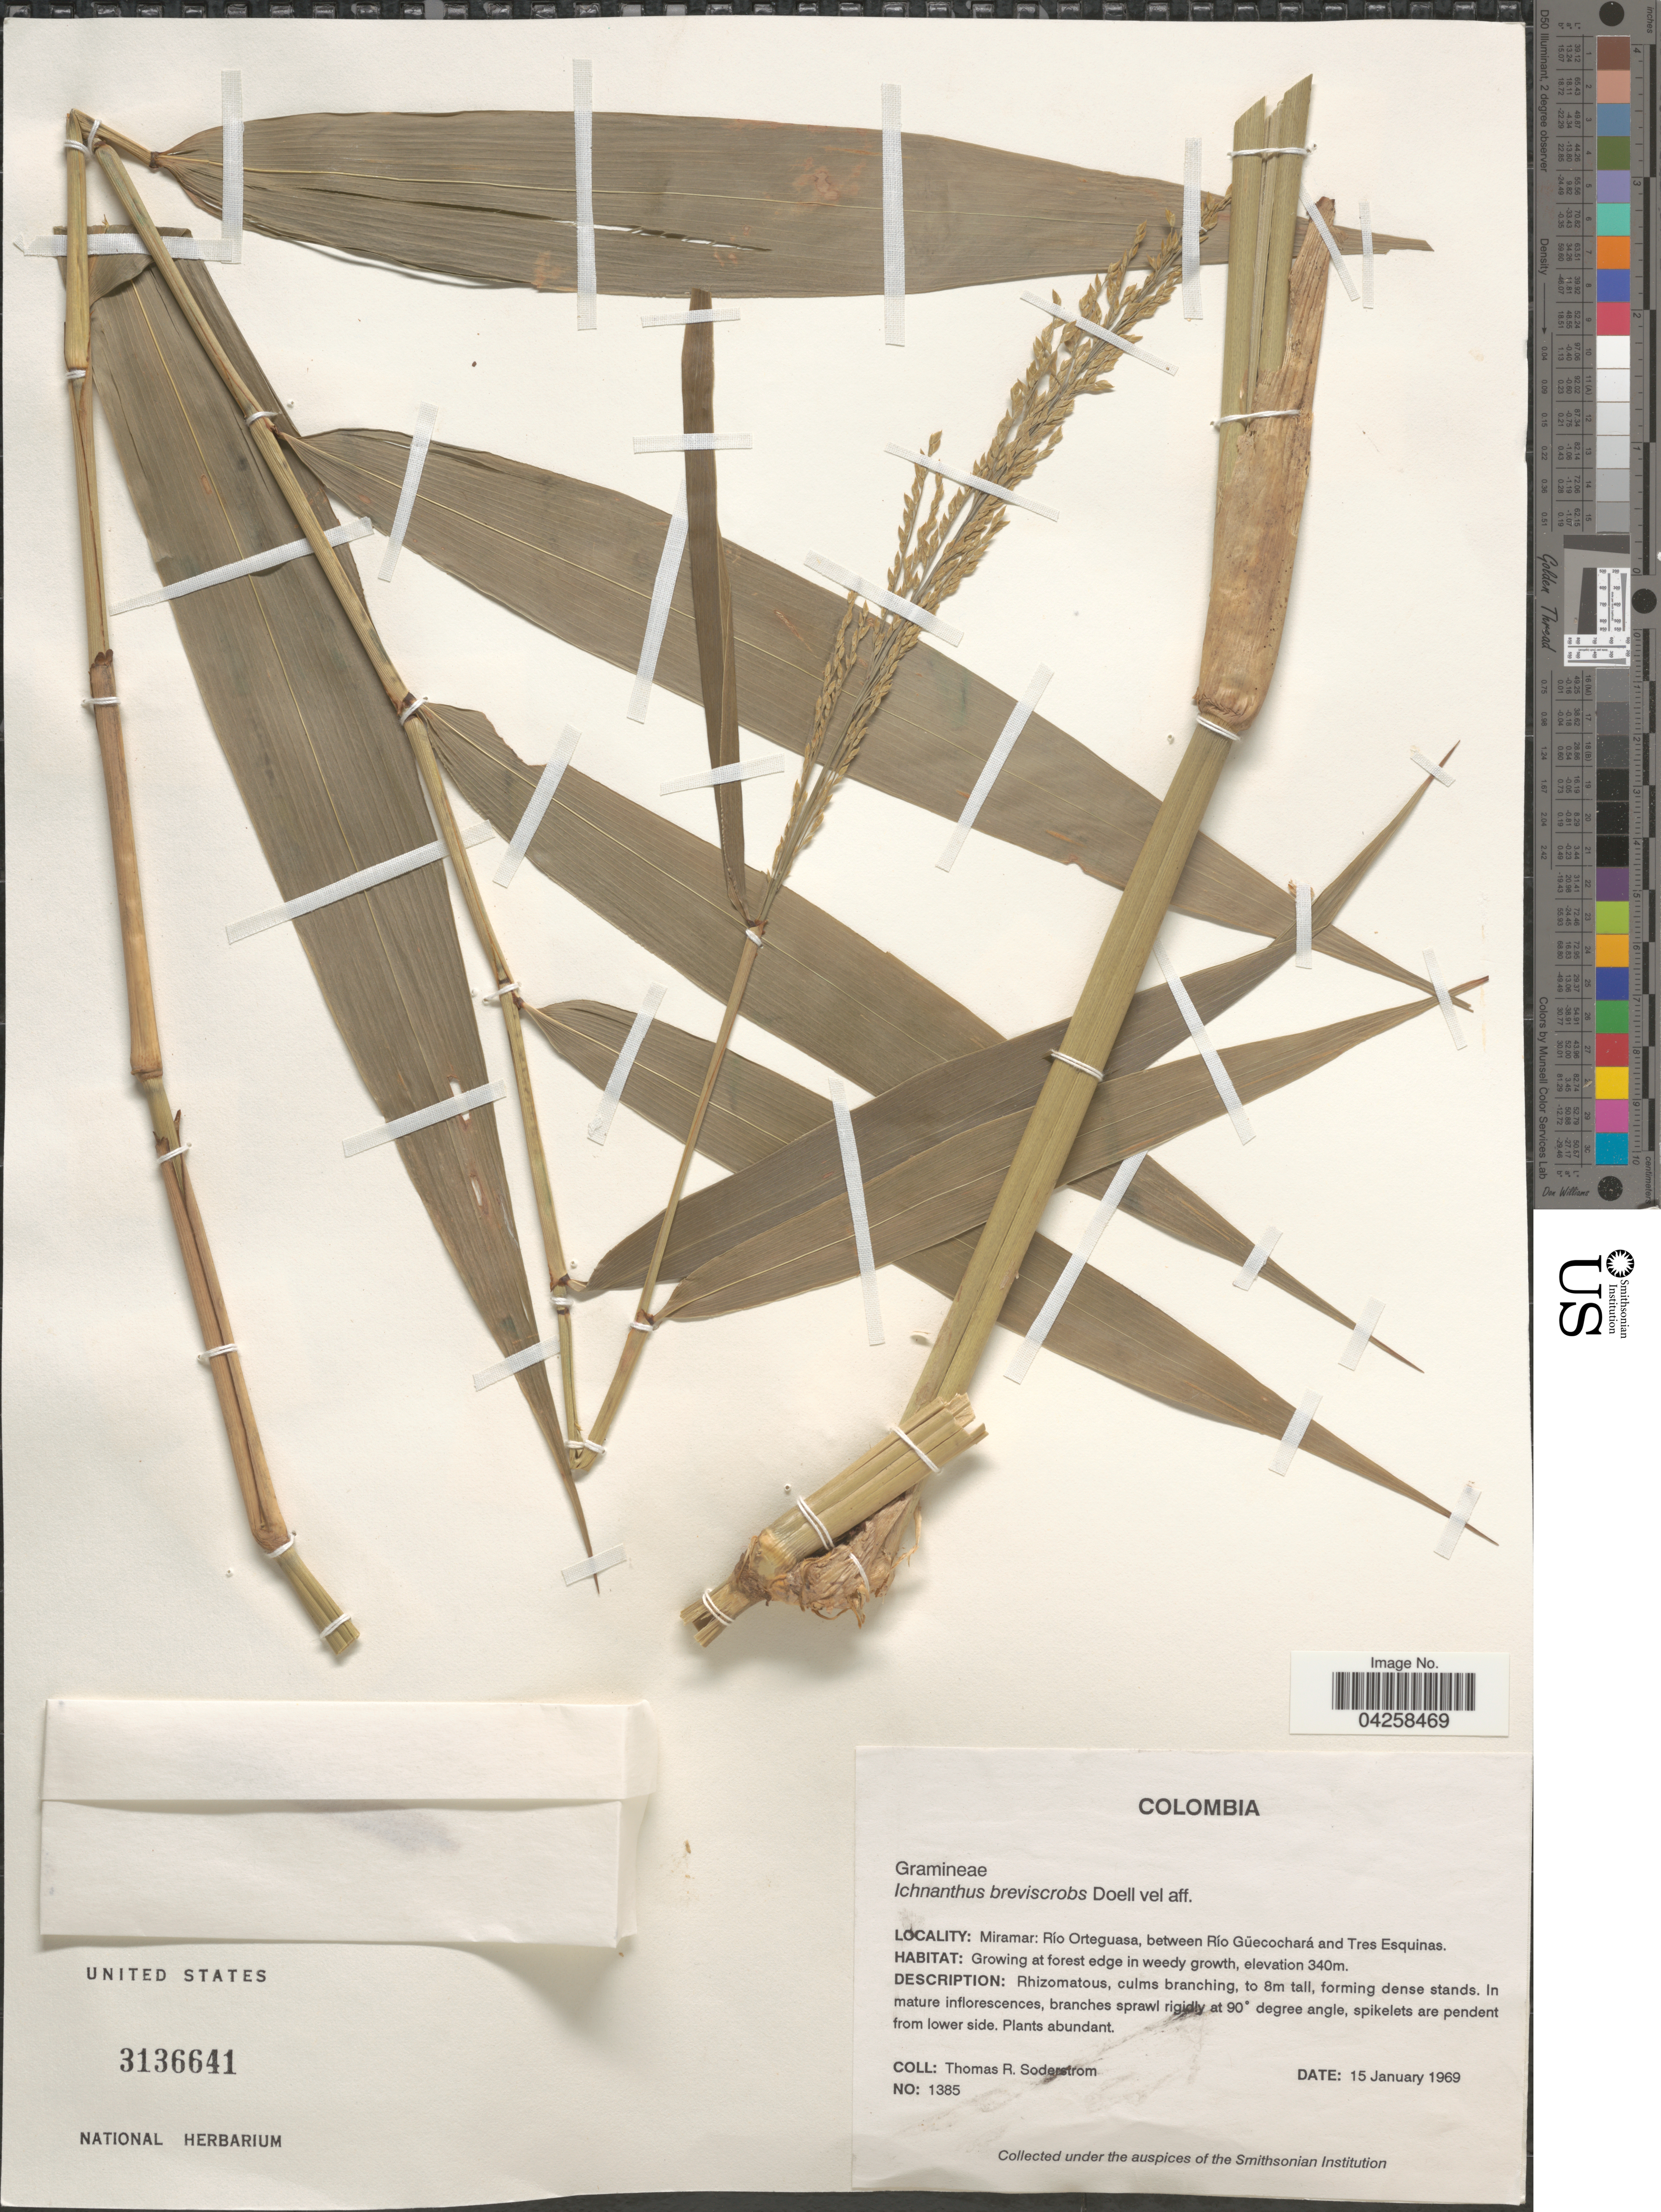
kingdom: Plantae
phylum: Tracheophyta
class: Liliopsida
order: Poales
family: Poaceae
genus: Ichnanthus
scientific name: Ichnanthus breviscrobs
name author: Döll in Mart.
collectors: T. R. Soderstrom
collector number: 1385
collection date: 1969-01-15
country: Colombia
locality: Miramar: Río Orteguasa, between Río Güecochará and Tres Esquinas. At forest edge in weedy growth.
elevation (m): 340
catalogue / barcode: US 3136641